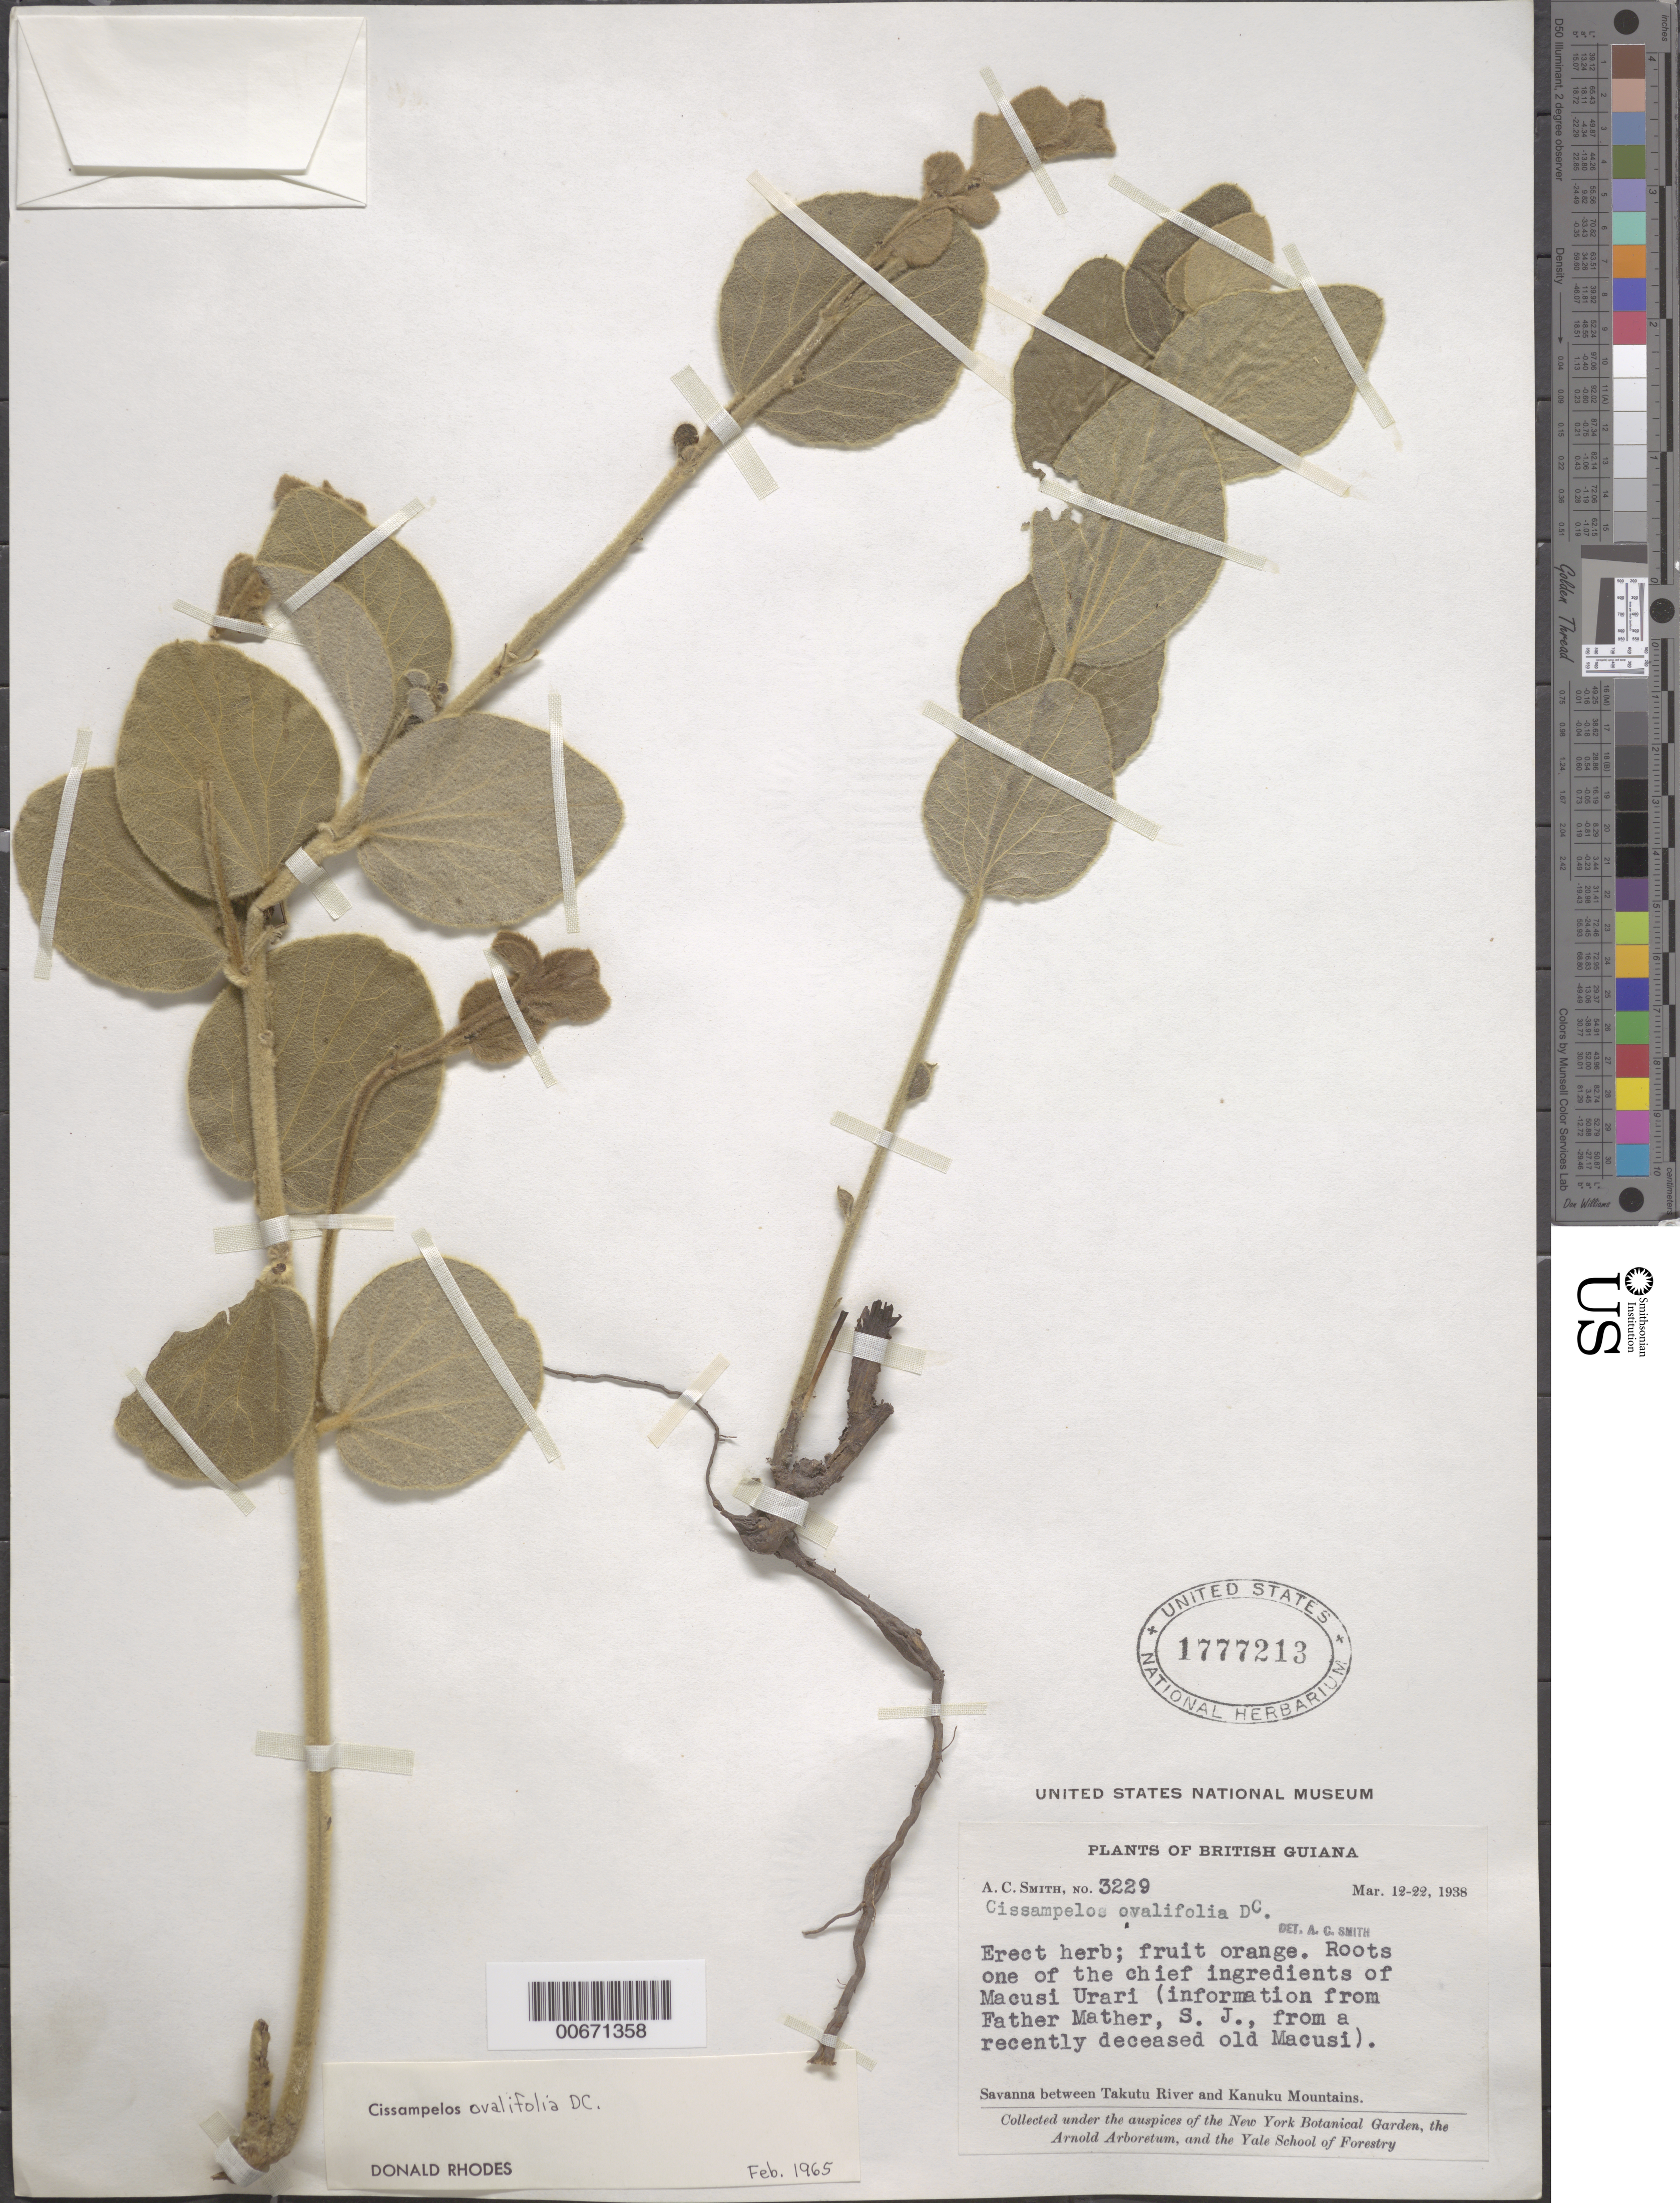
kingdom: Plantae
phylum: Tracheophyta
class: Magnoliopsida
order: Ranunculales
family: Menispermaceae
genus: Cissampelos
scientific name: Cissampelos ovalifolia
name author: DC.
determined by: Rhodes, D.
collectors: A. C. Smith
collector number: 3229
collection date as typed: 12-Mar-38 to 22-Mar-38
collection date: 1938-03-12/1938-03-22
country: Guyana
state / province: U. Takutu-U. Essequibo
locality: Kanuku Mts., drainage of Takutu R., western extremity of Kanuku Mountains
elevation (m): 200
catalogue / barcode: US 1777213